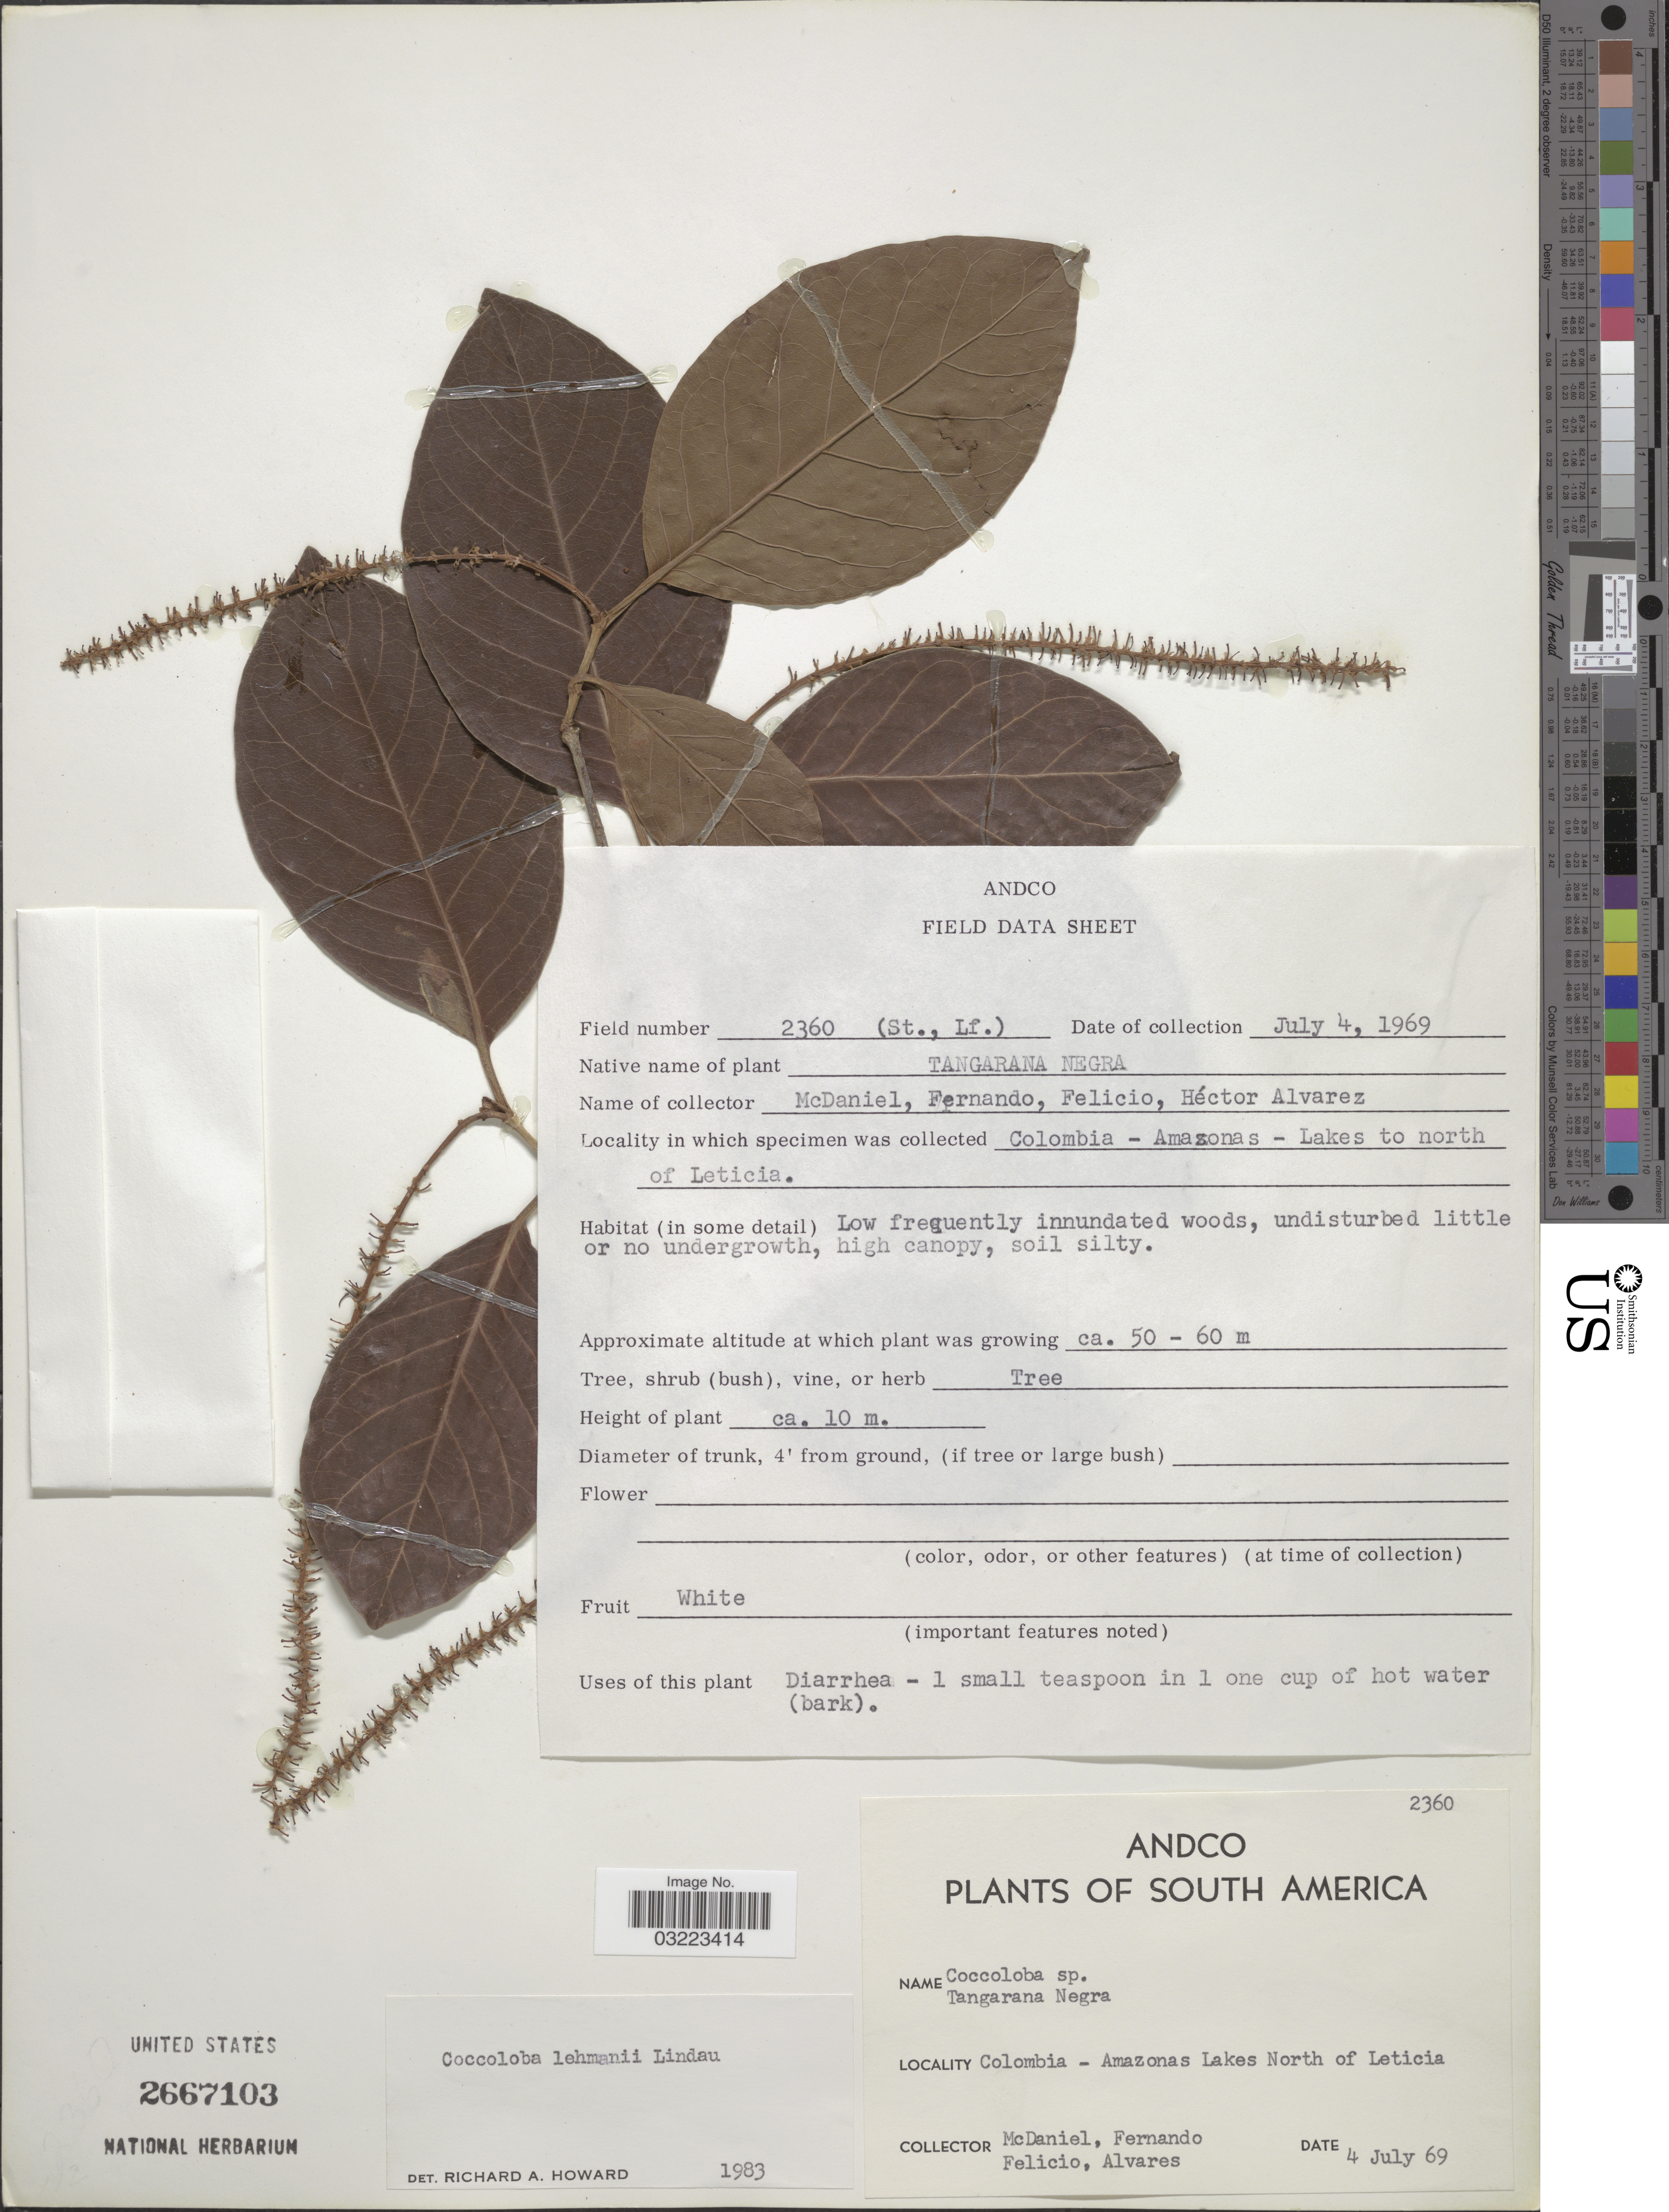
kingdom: Plantae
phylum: Tracheophyta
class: Magnoliopsida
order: Caryophyllales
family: Polygonaceae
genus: Coccoloba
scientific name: Coccoloba lehmannii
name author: Lindau ex Hieron.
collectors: -- McDaniel, -- Fernando, -- Felicio & H. Alvarez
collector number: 2360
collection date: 1969-07-04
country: Colombia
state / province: Amazônas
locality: Lakes North of Leticia.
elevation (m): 50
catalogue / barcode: US 2667103